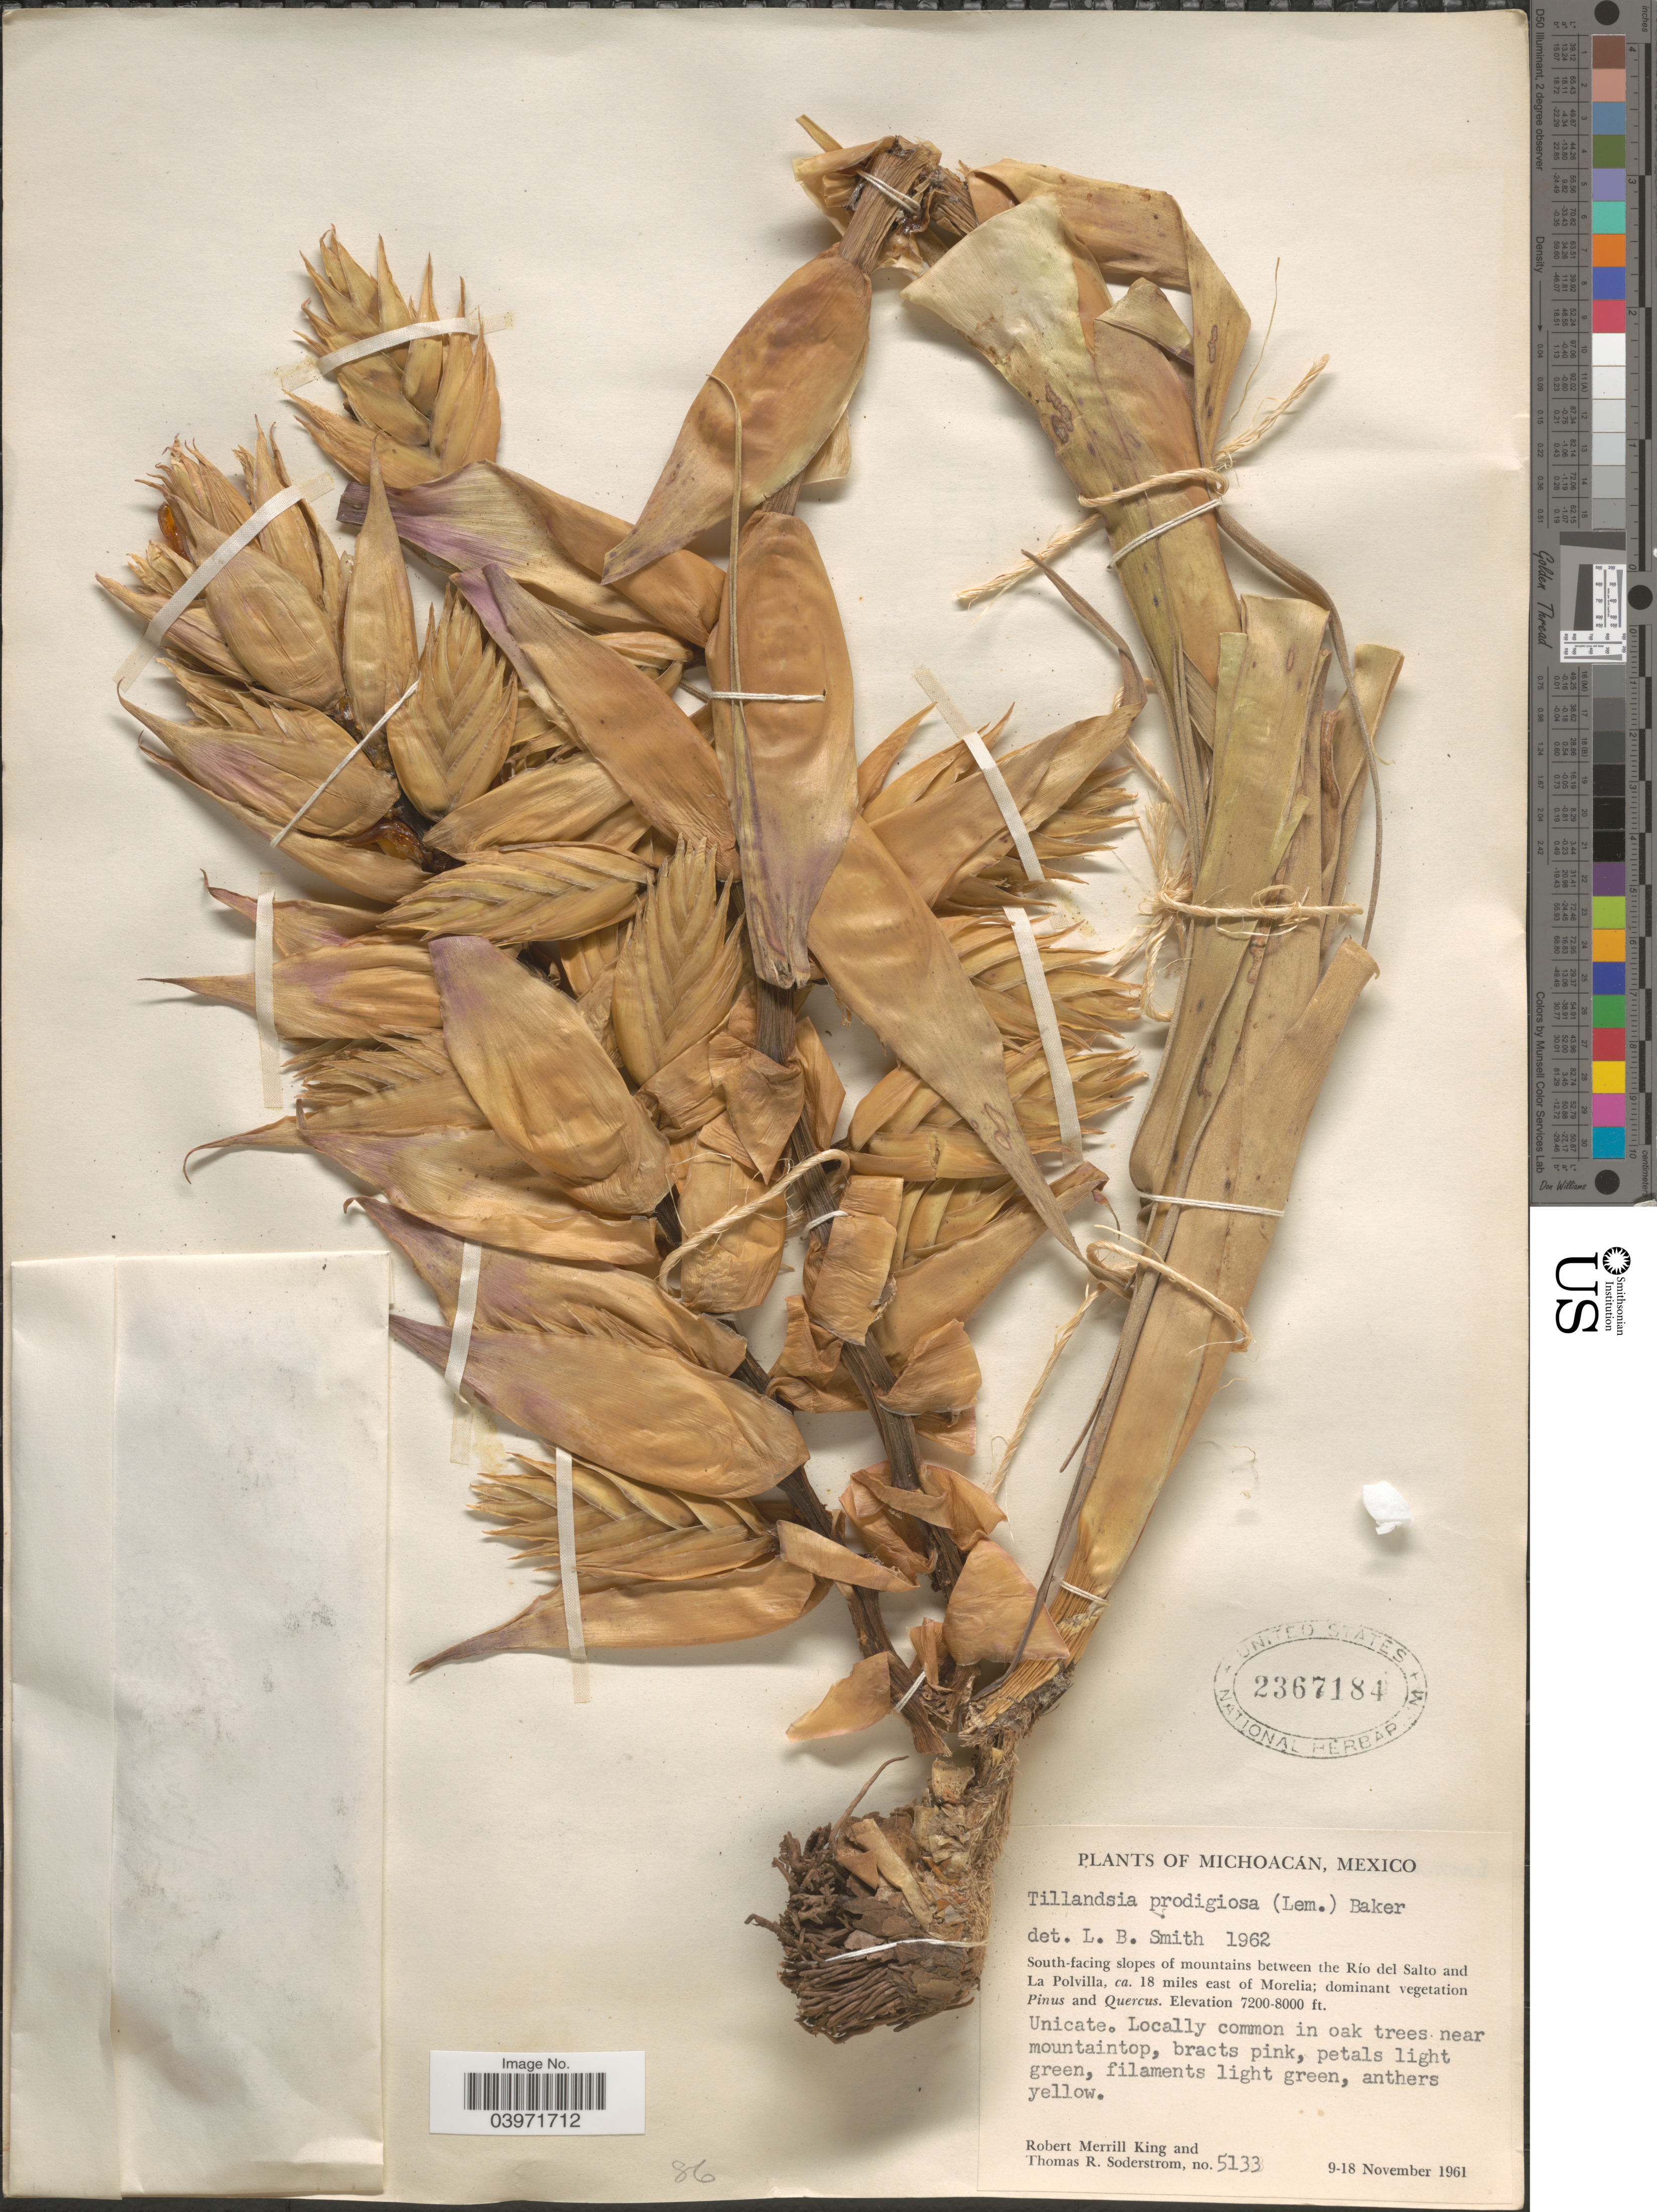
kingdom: Plantae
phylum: Tracheophyta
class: Liliopsida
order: Poales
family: Bromeliaceae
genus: Tillandsia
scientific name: Tillandsia prodigiosa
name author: (Lem.) Baker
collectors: R. M. King & T. R. Soderstrom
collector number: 5133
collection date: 1961-11-09/1961-11-18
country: Mexico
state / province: Michoacán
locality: South-facing slopes of mountain between the Río del Salto and La Polvilla, ca. 18 miles east of Morelia.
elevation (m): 2195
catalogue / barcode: US 2367184